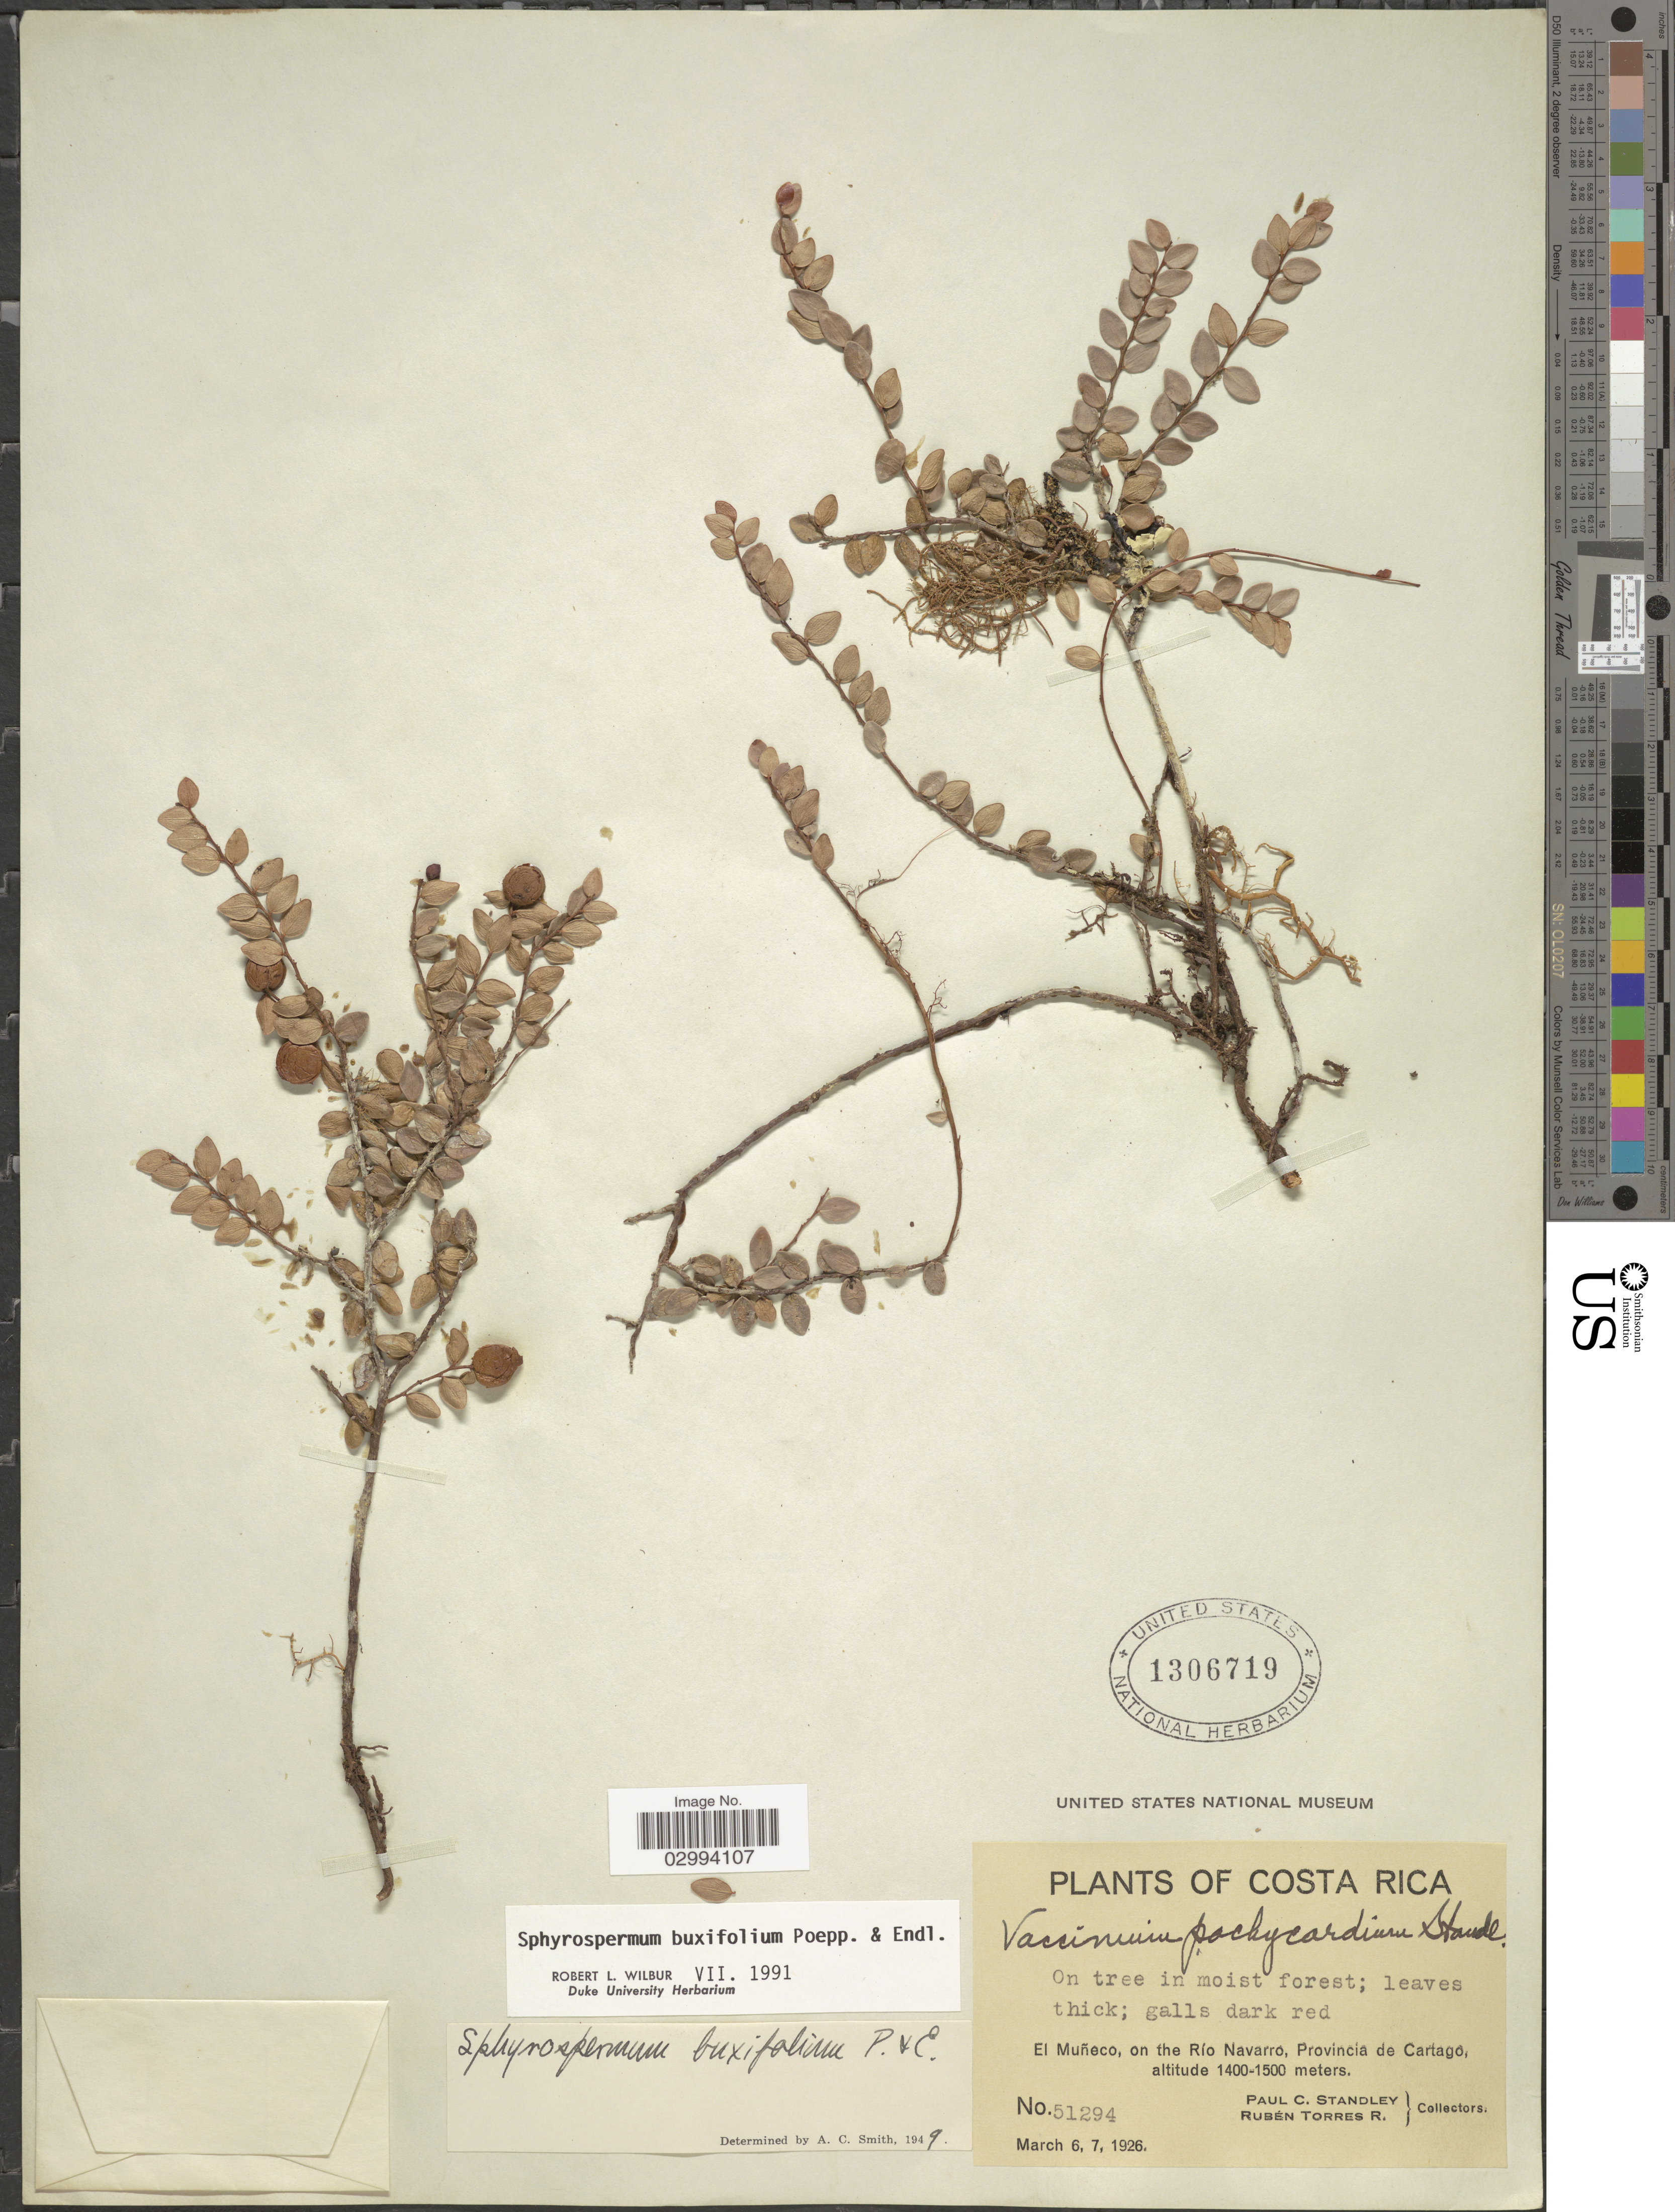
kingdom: Plantae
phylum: Tracheophyta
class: Magnoliopsida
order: Ericales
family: Ericaceae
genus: Sphyrospermum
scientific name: Sphyrospermum buxifolium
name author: Poepp. & Endl.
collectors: P. C. Standley & R. Torres Rojas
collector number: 51294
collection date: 1926-03-06/1926-03-07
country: Costa Rica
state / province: Cartago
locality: El Muñeco, on the Rio Navarro.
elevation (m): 1400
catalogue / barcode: US 1306719